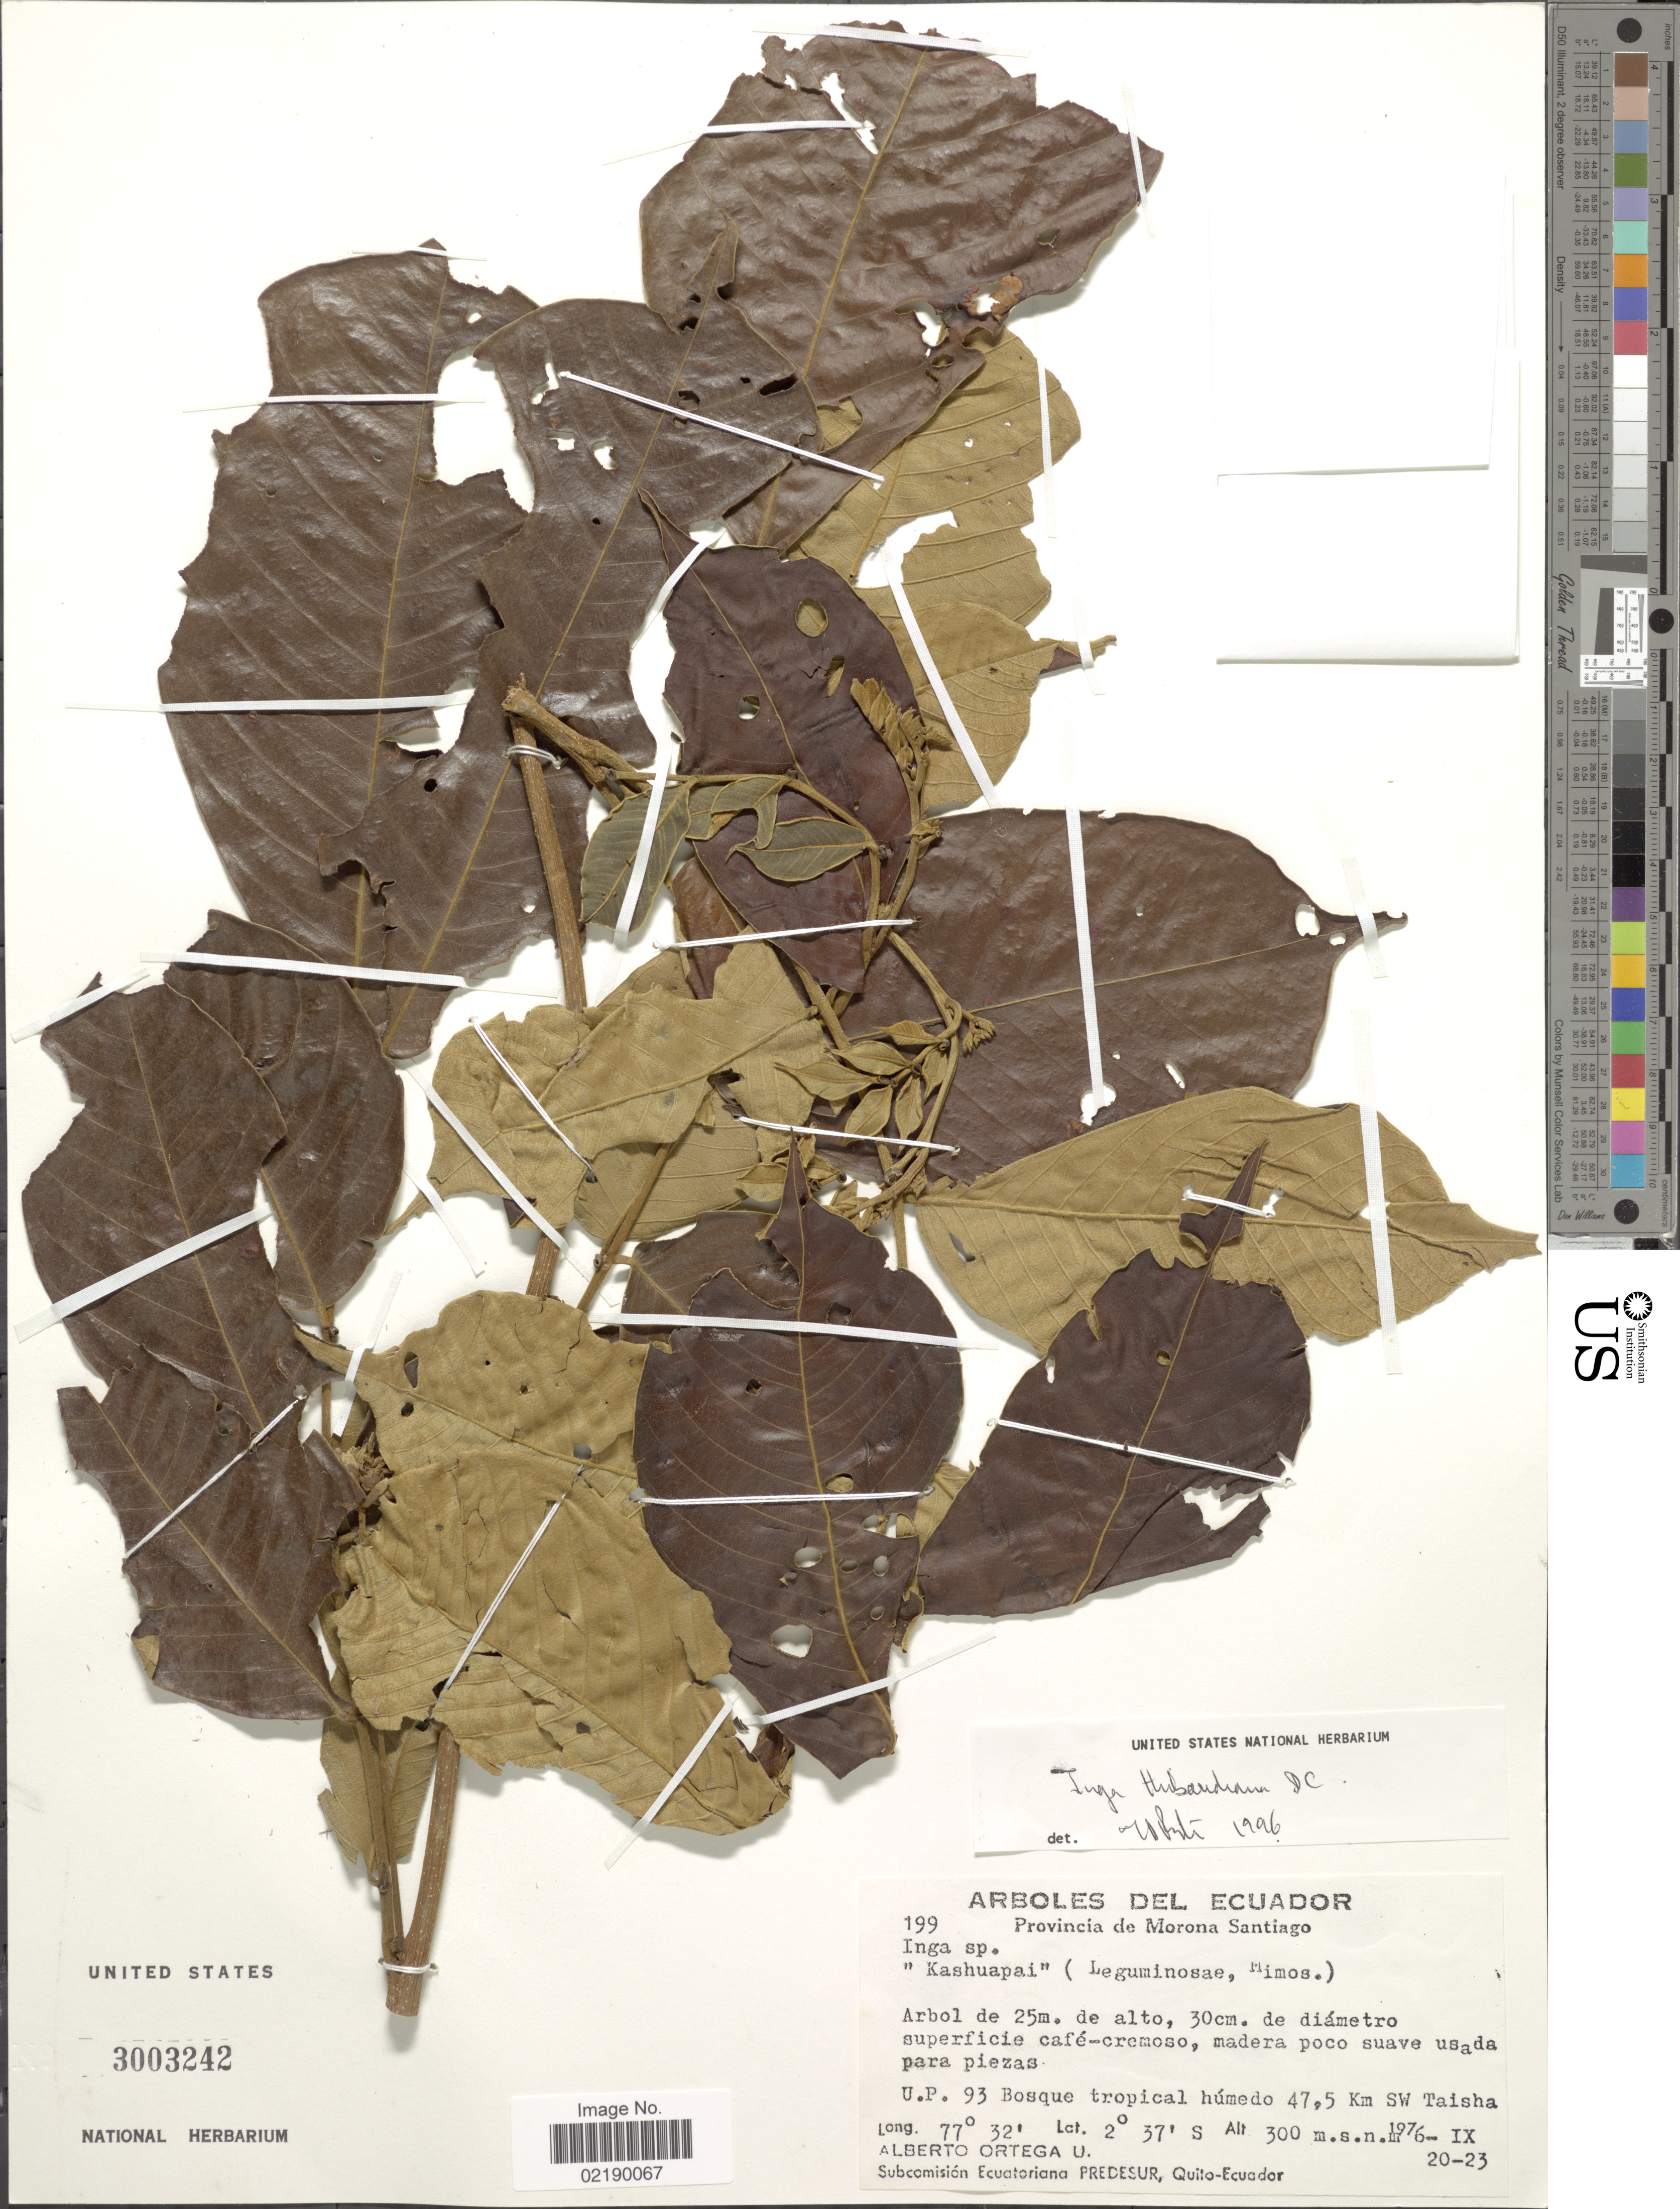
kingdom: Plantae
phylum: Tracheophyta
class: Magnoliopsida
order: Fabales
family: Fabaceae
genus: Inga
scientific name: Inga thibaudiana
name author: DC.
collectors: A. T. Ortega U.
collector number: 20-23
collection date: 1976-09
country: Ecuador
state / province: Morona-Santiago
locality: U.P. 93 Bosque tropical humedo 47.5 km SW Taisha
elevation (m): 300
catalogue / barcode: US 3003242